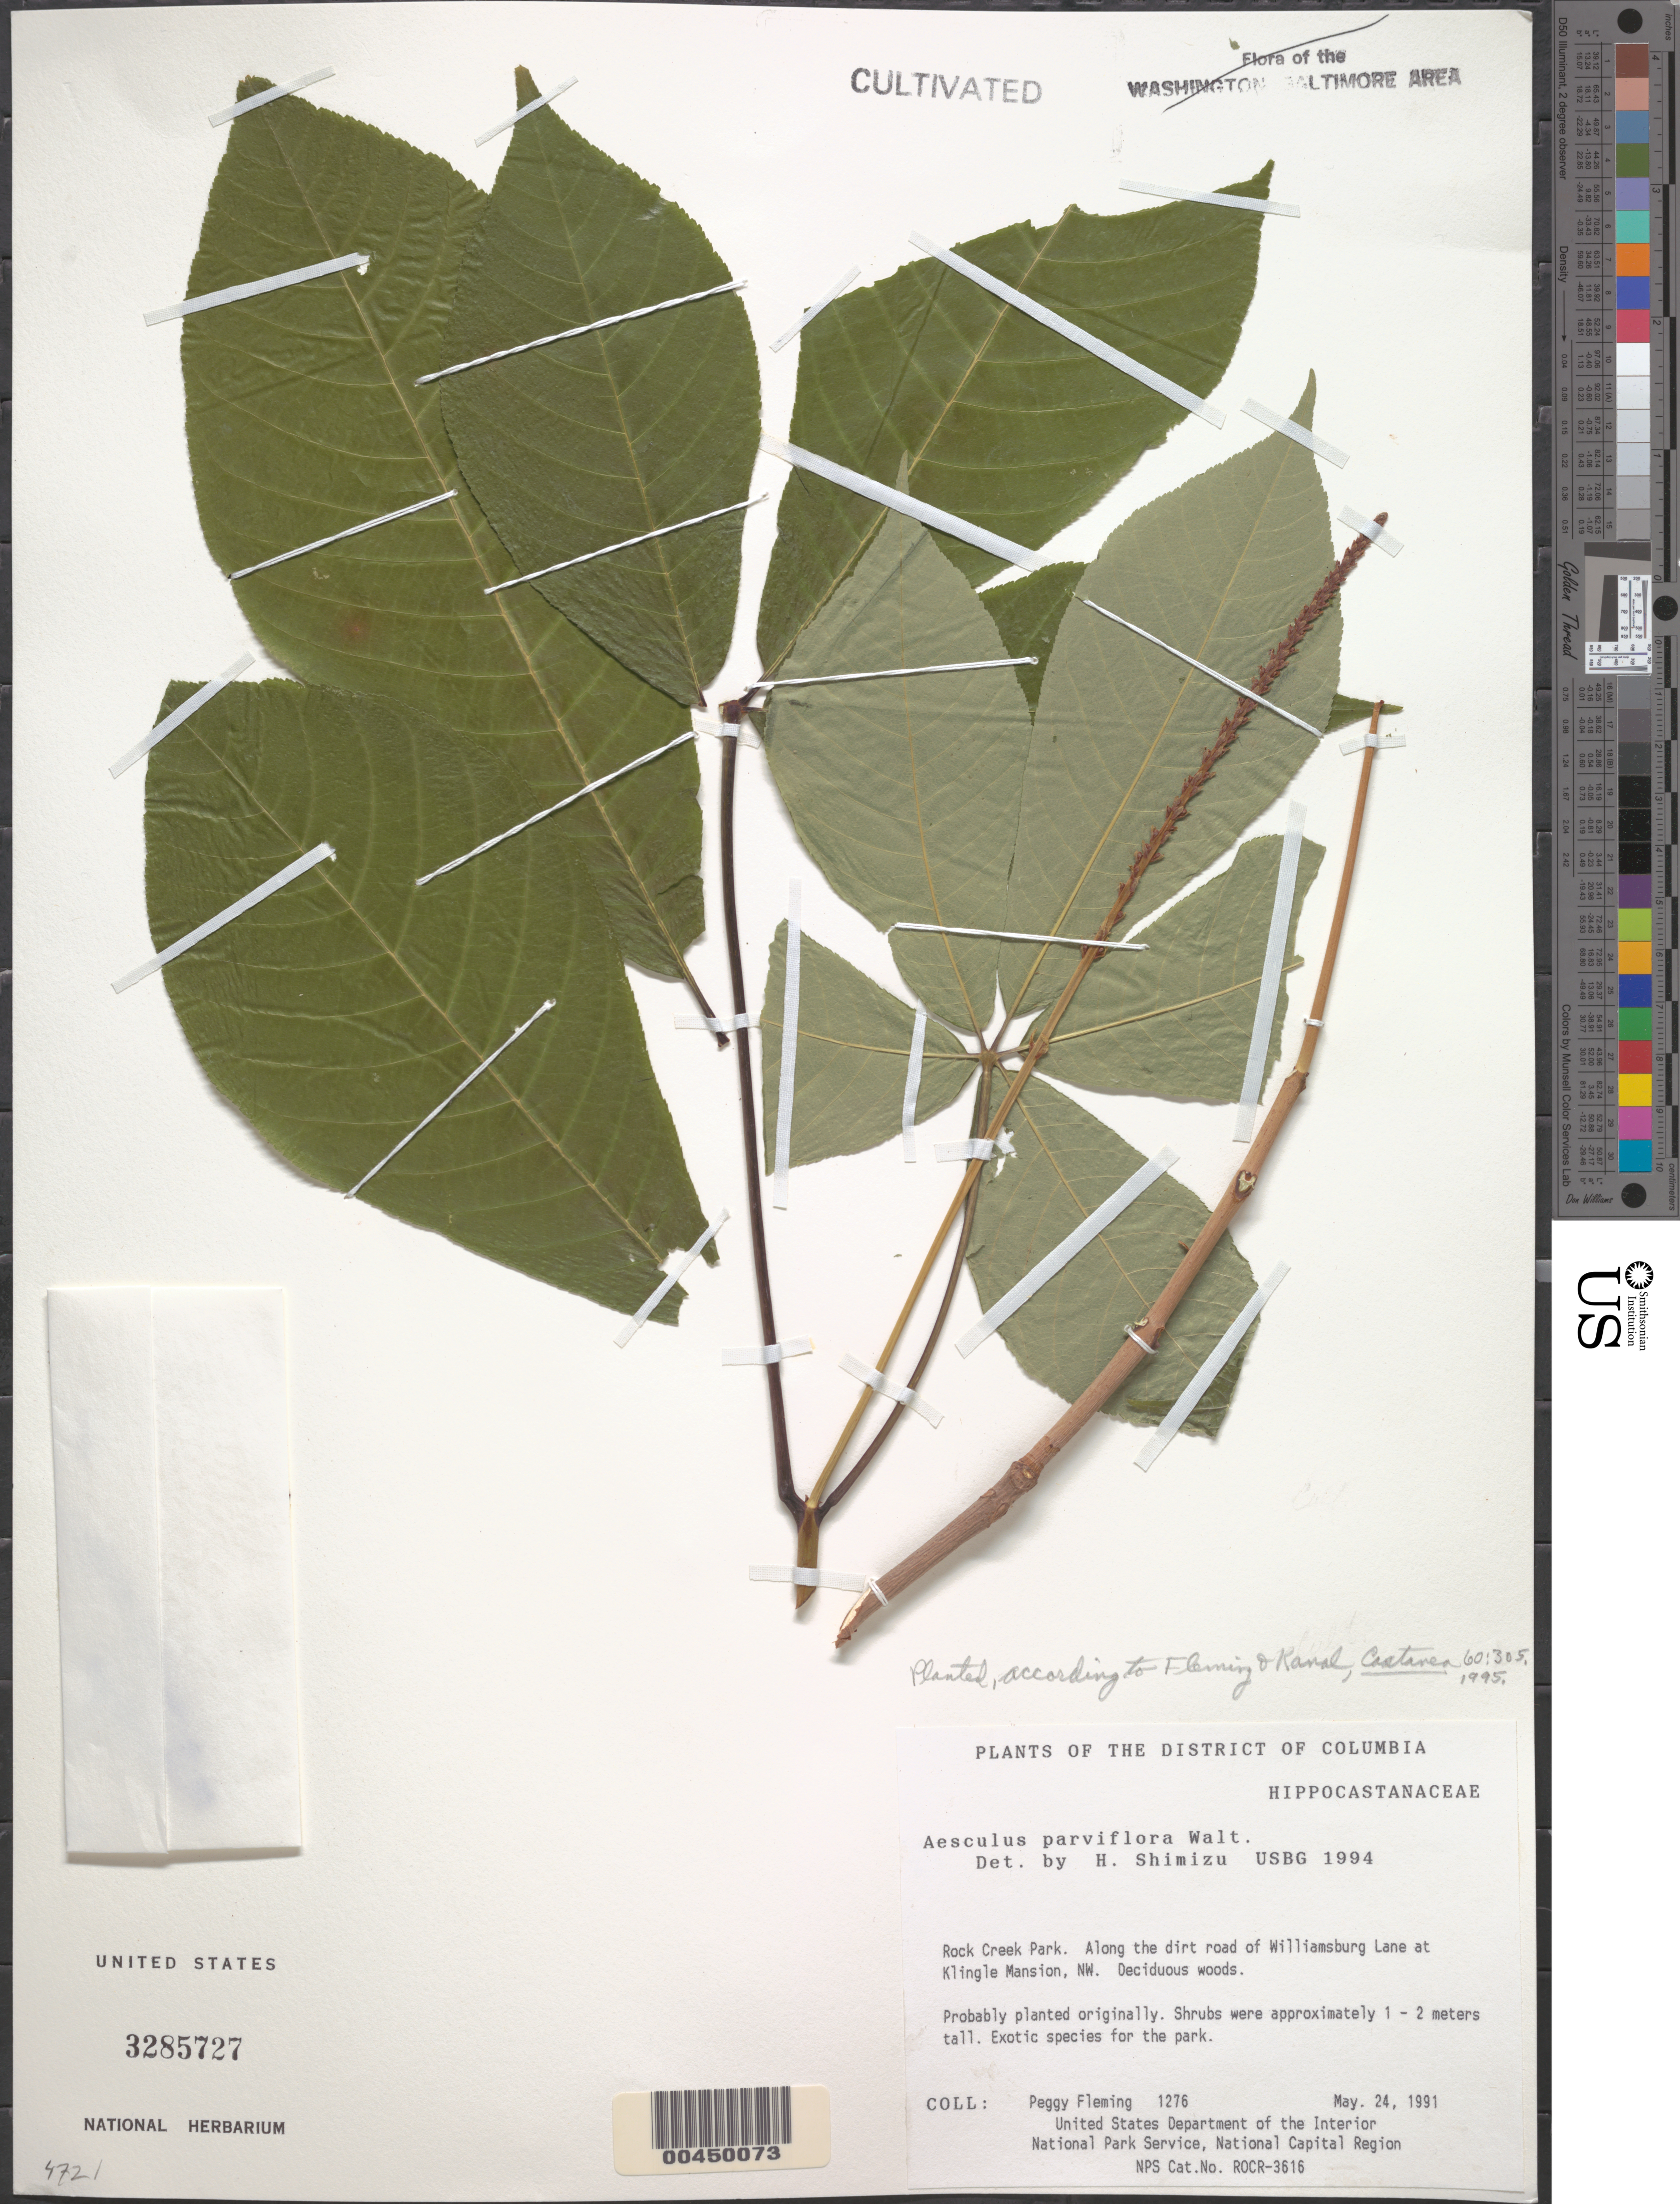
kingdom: Plantae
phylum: Tracheophyta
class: Magnoliopsida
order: Sapindales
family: Sapindaceae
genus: Aesculus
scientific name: Aesculus parviflora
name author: Walter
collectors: P. Fleming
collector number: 1276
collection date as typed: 24 May 1991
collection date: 1991-05-24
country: United States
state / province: District of Columbia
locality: Rock Creek Park, Williamsburg Lane at Klingle Mansion Rock Creek Park and vicinity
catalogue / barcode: US 3285727